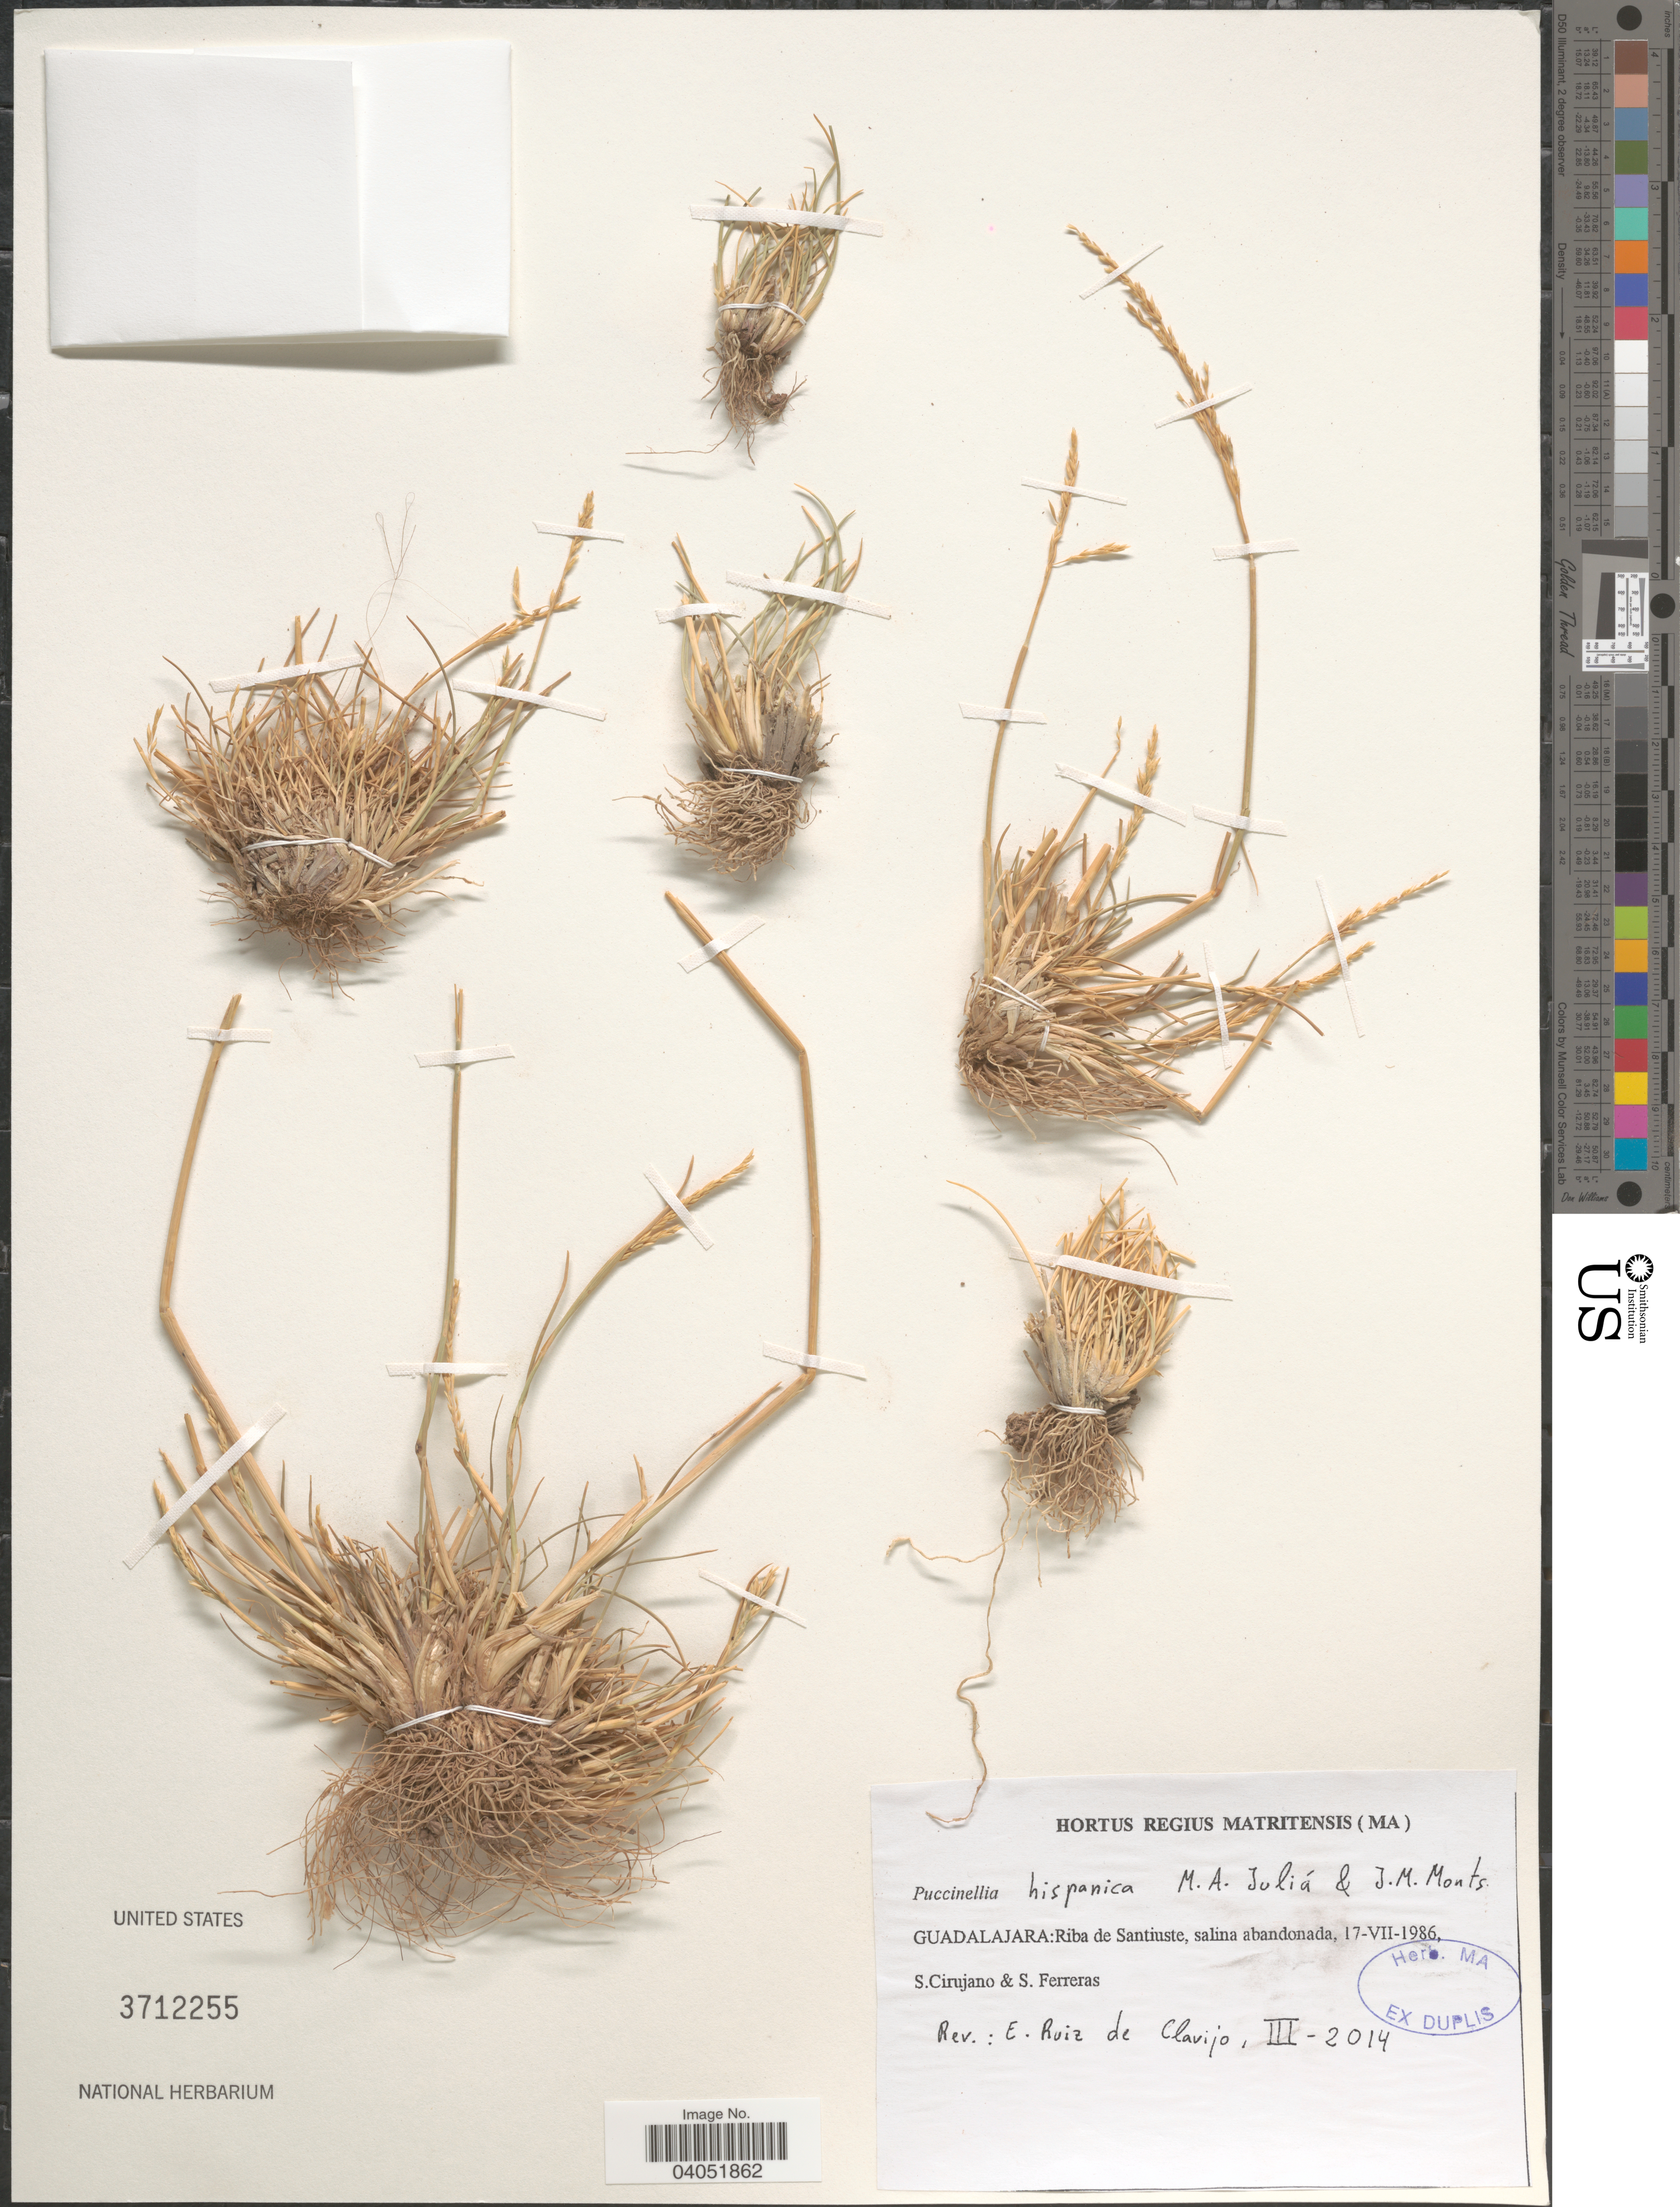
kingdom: Plantae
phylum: Tracheophyta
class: Liliopsida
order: Poales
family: Poaceae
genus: Puccinellia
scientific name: Puccinellia hispanica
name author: Julià & G. Monts.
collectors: S. Cirujano & S. Ferreras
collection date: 1986-07-17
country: Spain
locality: Guadalajara: Riba de Santiuste, salina abandonada.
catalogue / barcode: US 3712255